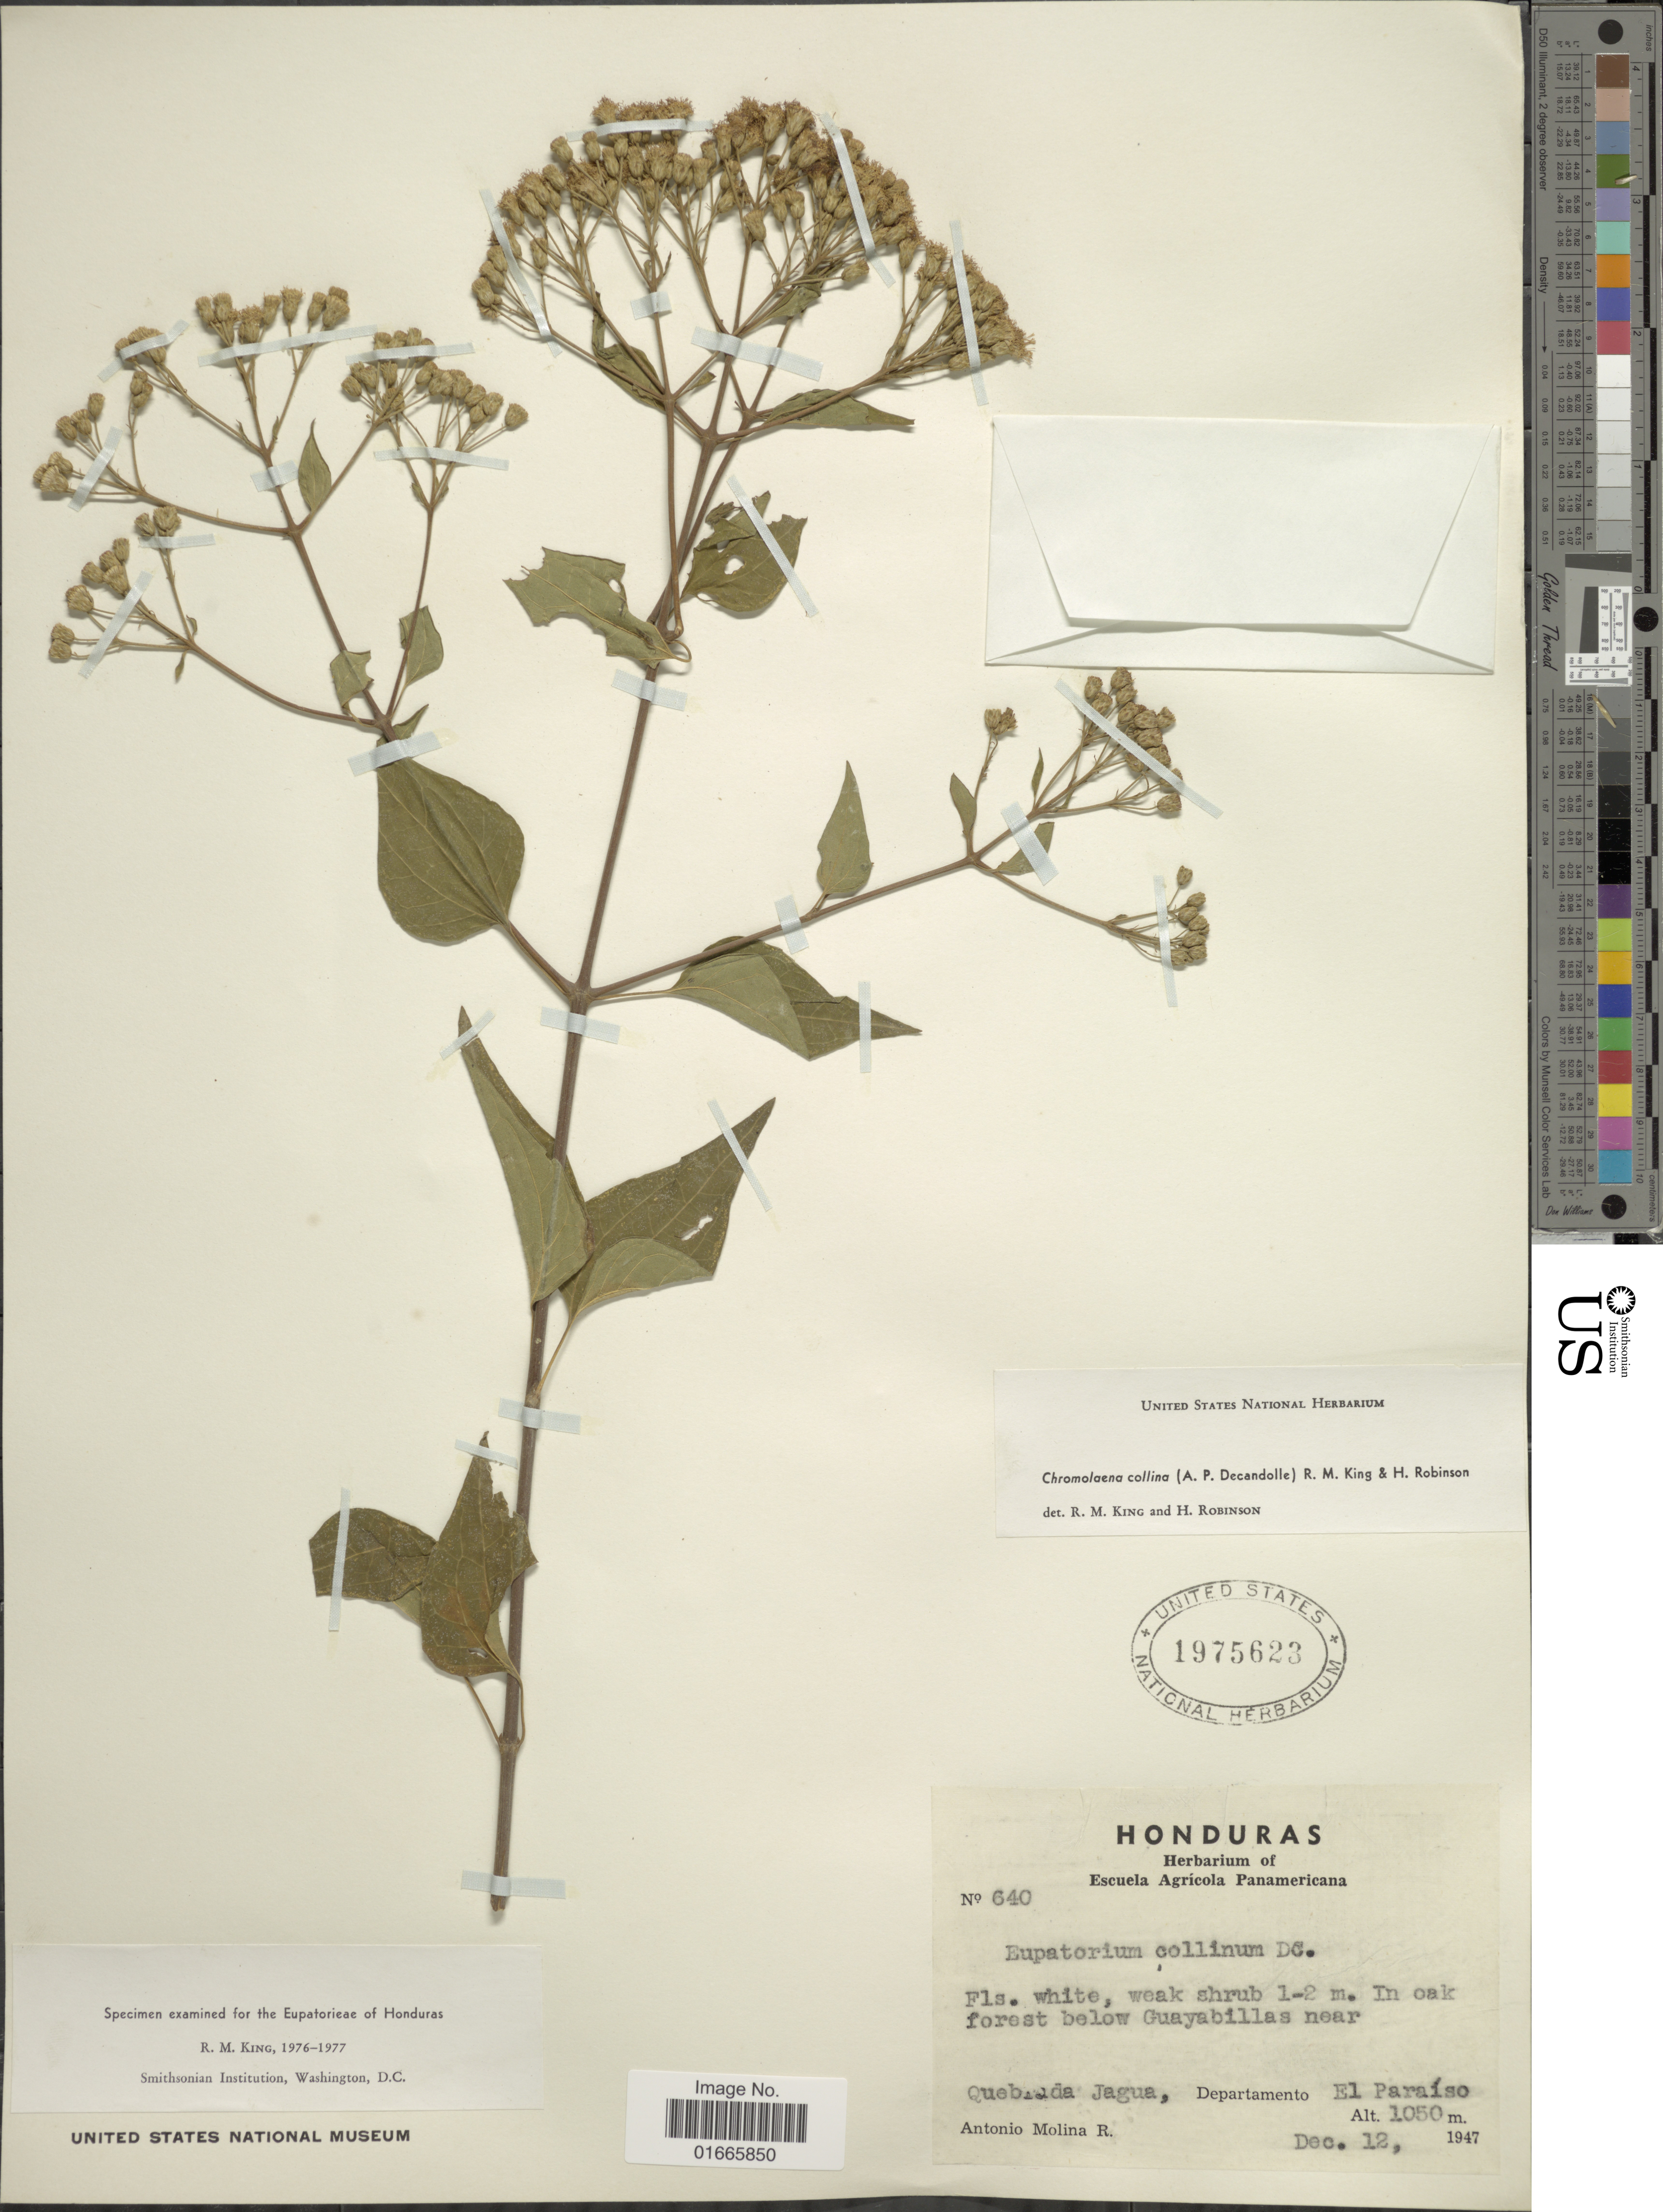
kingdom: Plantae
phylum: Tracheophyta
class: Magnoliopsida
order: Asterales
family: Asteraceae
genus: Chromolaena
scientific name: Chromolaena collina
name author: (DC.) R.M. King & H. Rob.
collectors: A. Molina R.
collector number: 640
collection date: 1947-12-12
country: Honduras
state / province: El Paraíso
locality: In oak forest below Guayabillas near Quebrada Jagua, departamento El Paraiso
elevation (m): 1050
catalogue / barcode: US 1975623